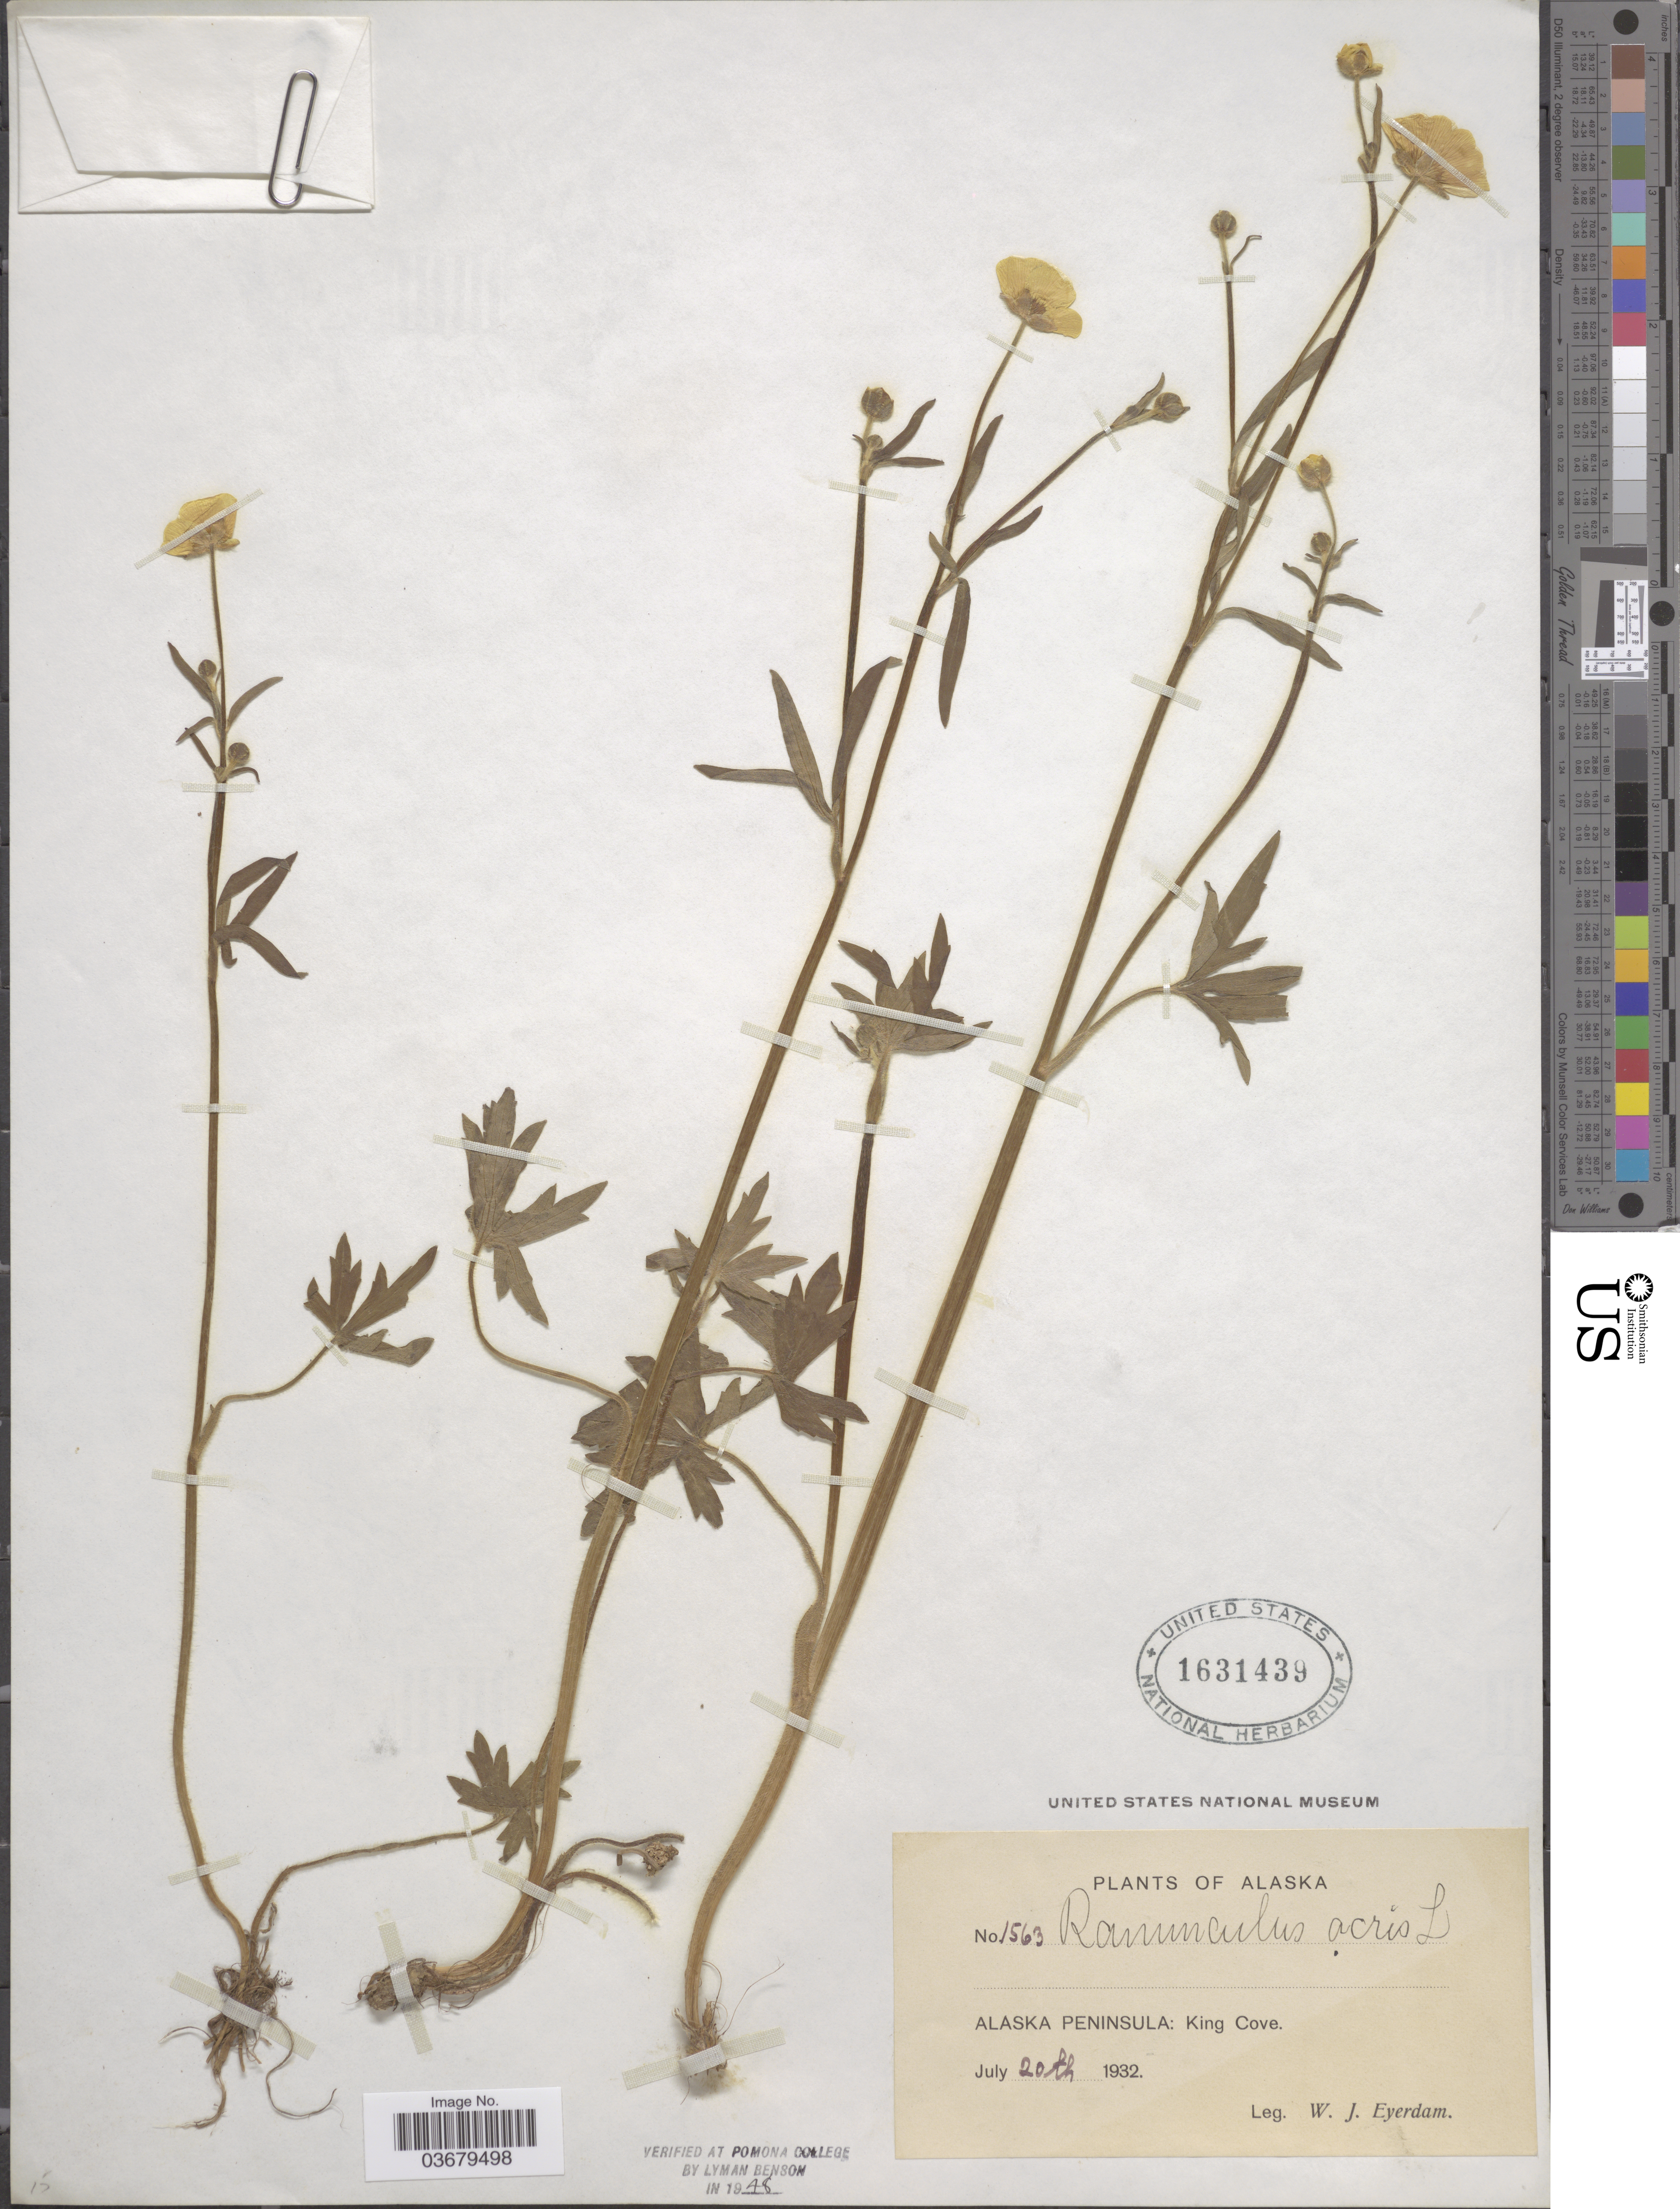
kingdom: Plantae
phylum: Tracheophyta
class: Magnoliopsida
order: Ranunculales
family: Ranunculaceae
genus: Ranunculus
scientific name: Ranunculus acris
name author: L.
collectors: W. J. Eyerdam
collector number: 1563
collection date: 1932-07-20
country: United States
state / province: Alaska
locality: Alaska Peninsula: King Cove.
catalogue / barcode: US 1631439